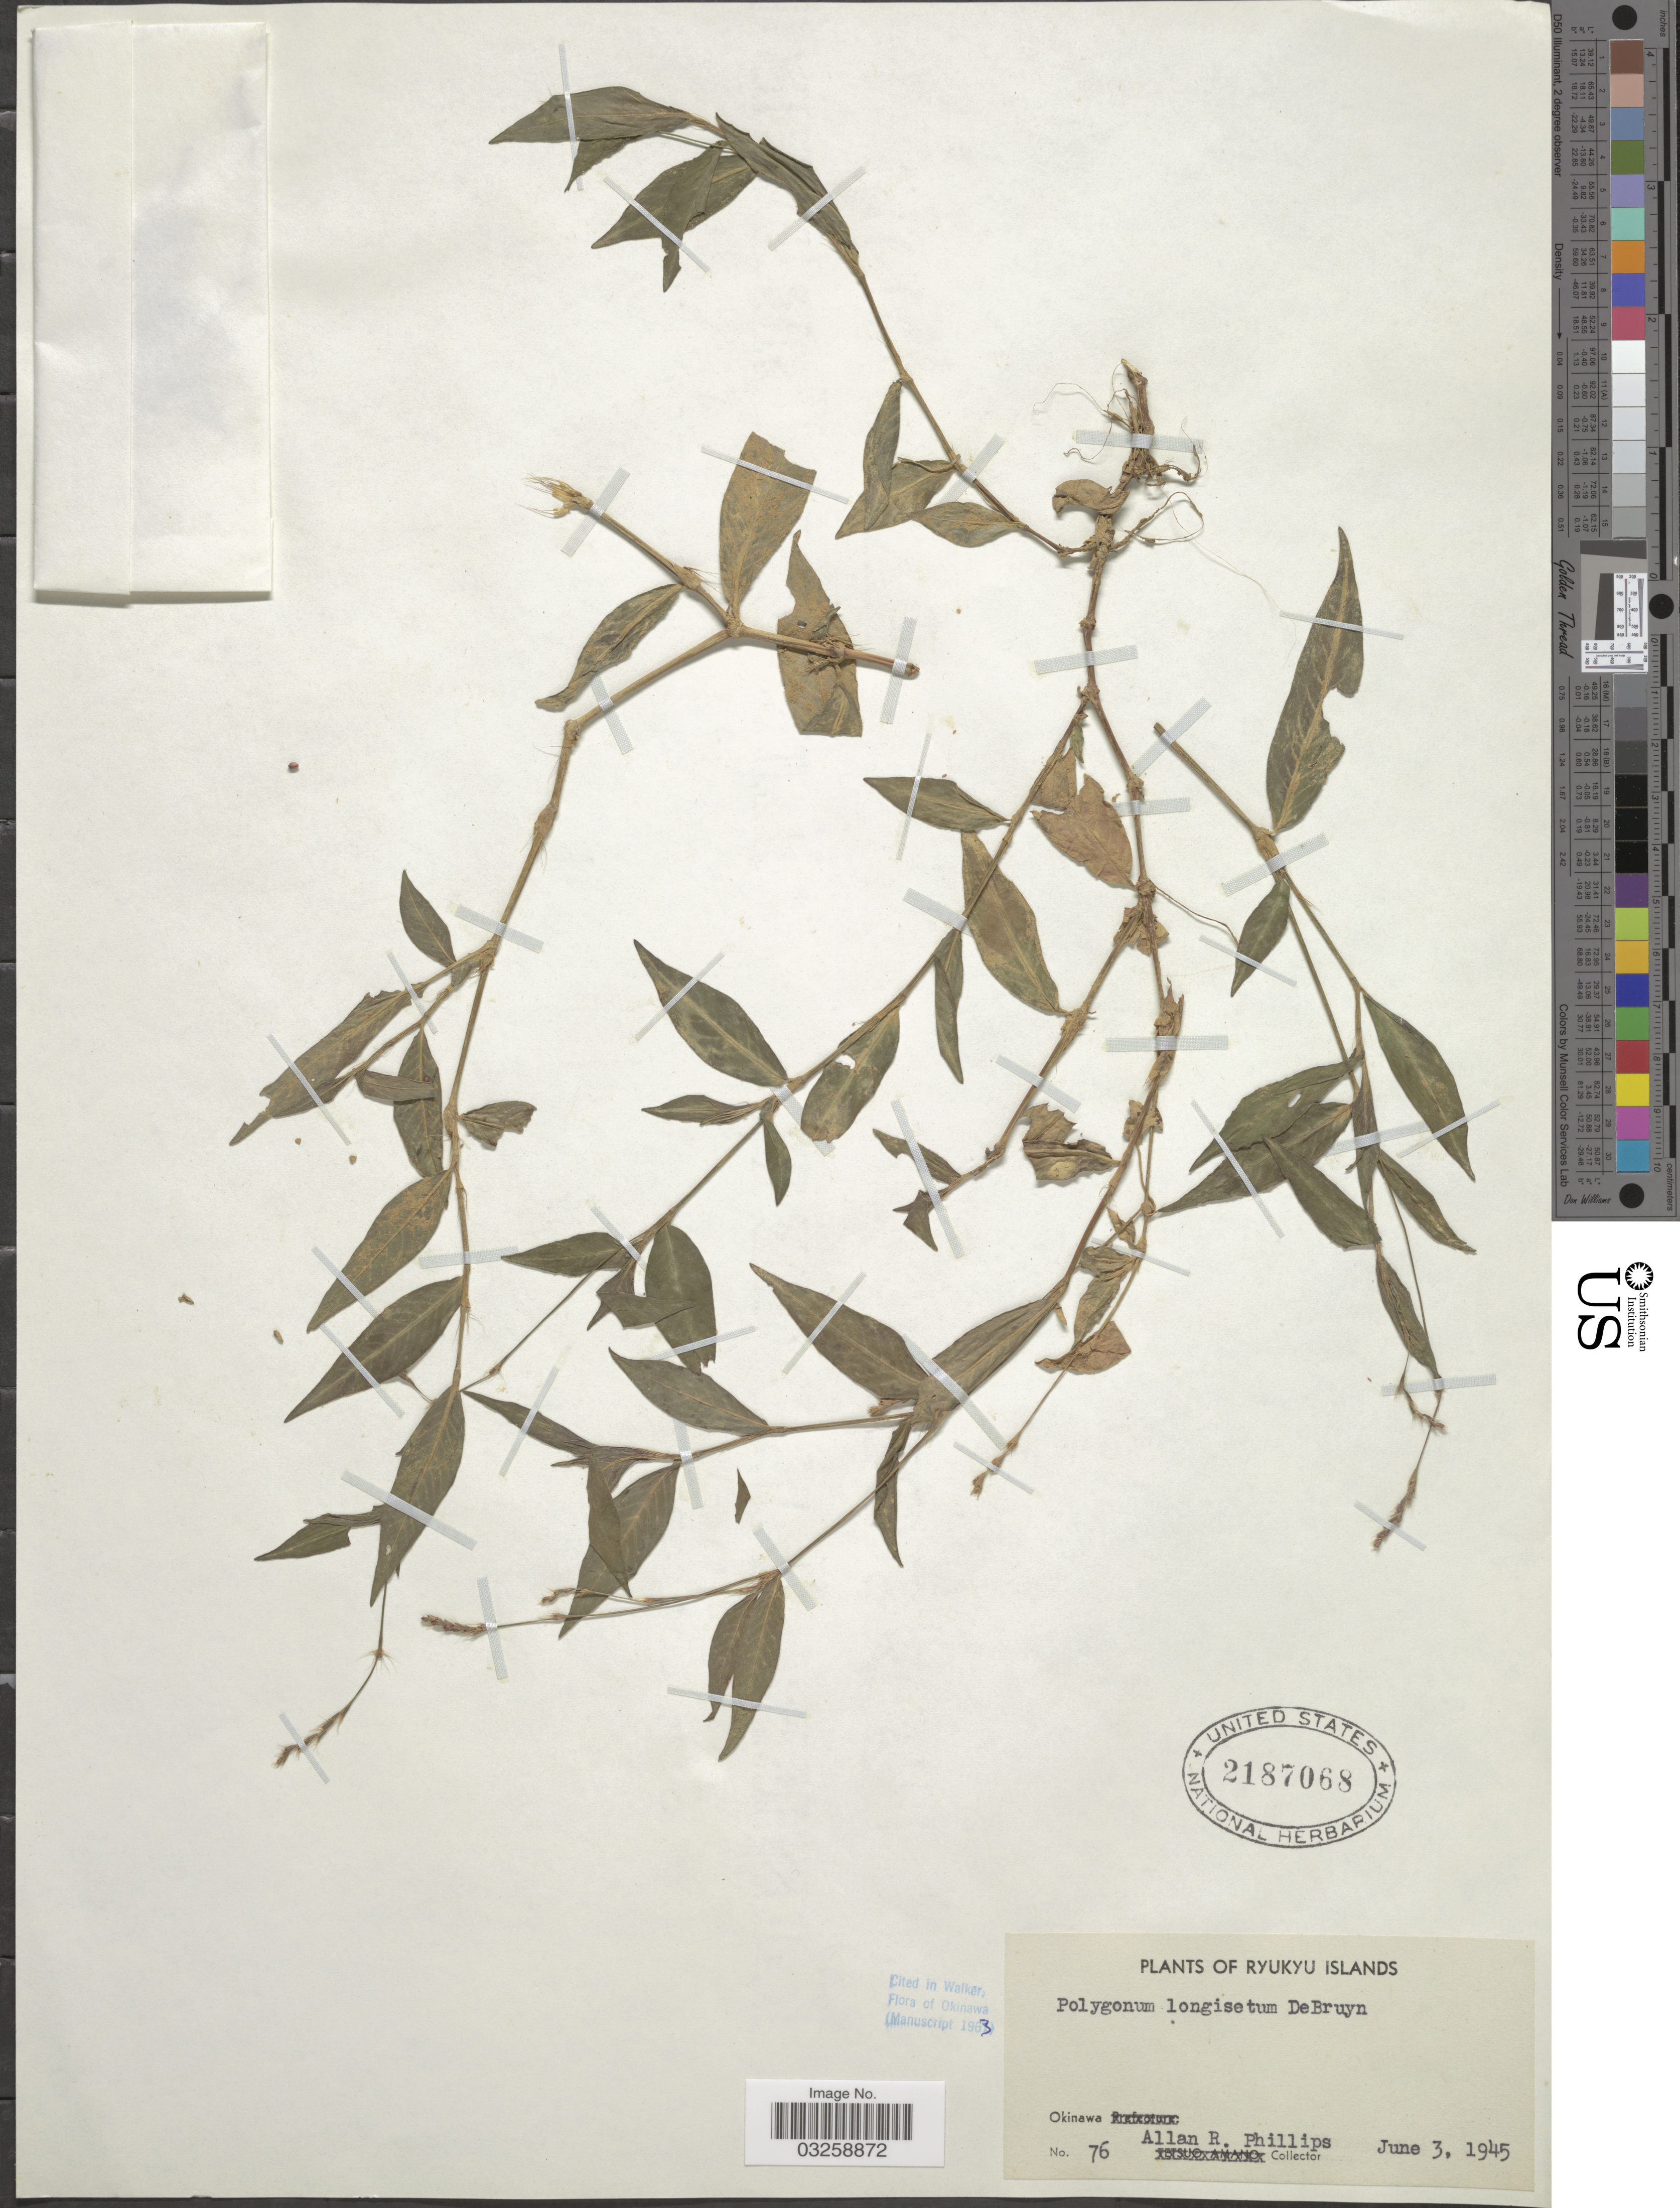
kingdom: Plantae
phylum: Tracheophyta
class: Magnoliopsida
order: Caryophyllales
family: Polygonaceae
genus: Polygonum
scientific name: Polygonum longisetum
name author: Bruijn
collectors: A. R. Phillips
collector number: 76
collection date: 1945-06-03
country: Japan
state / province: Okinawa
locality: Ryukyu Islands. Okinawa.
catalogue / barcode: US 2187068